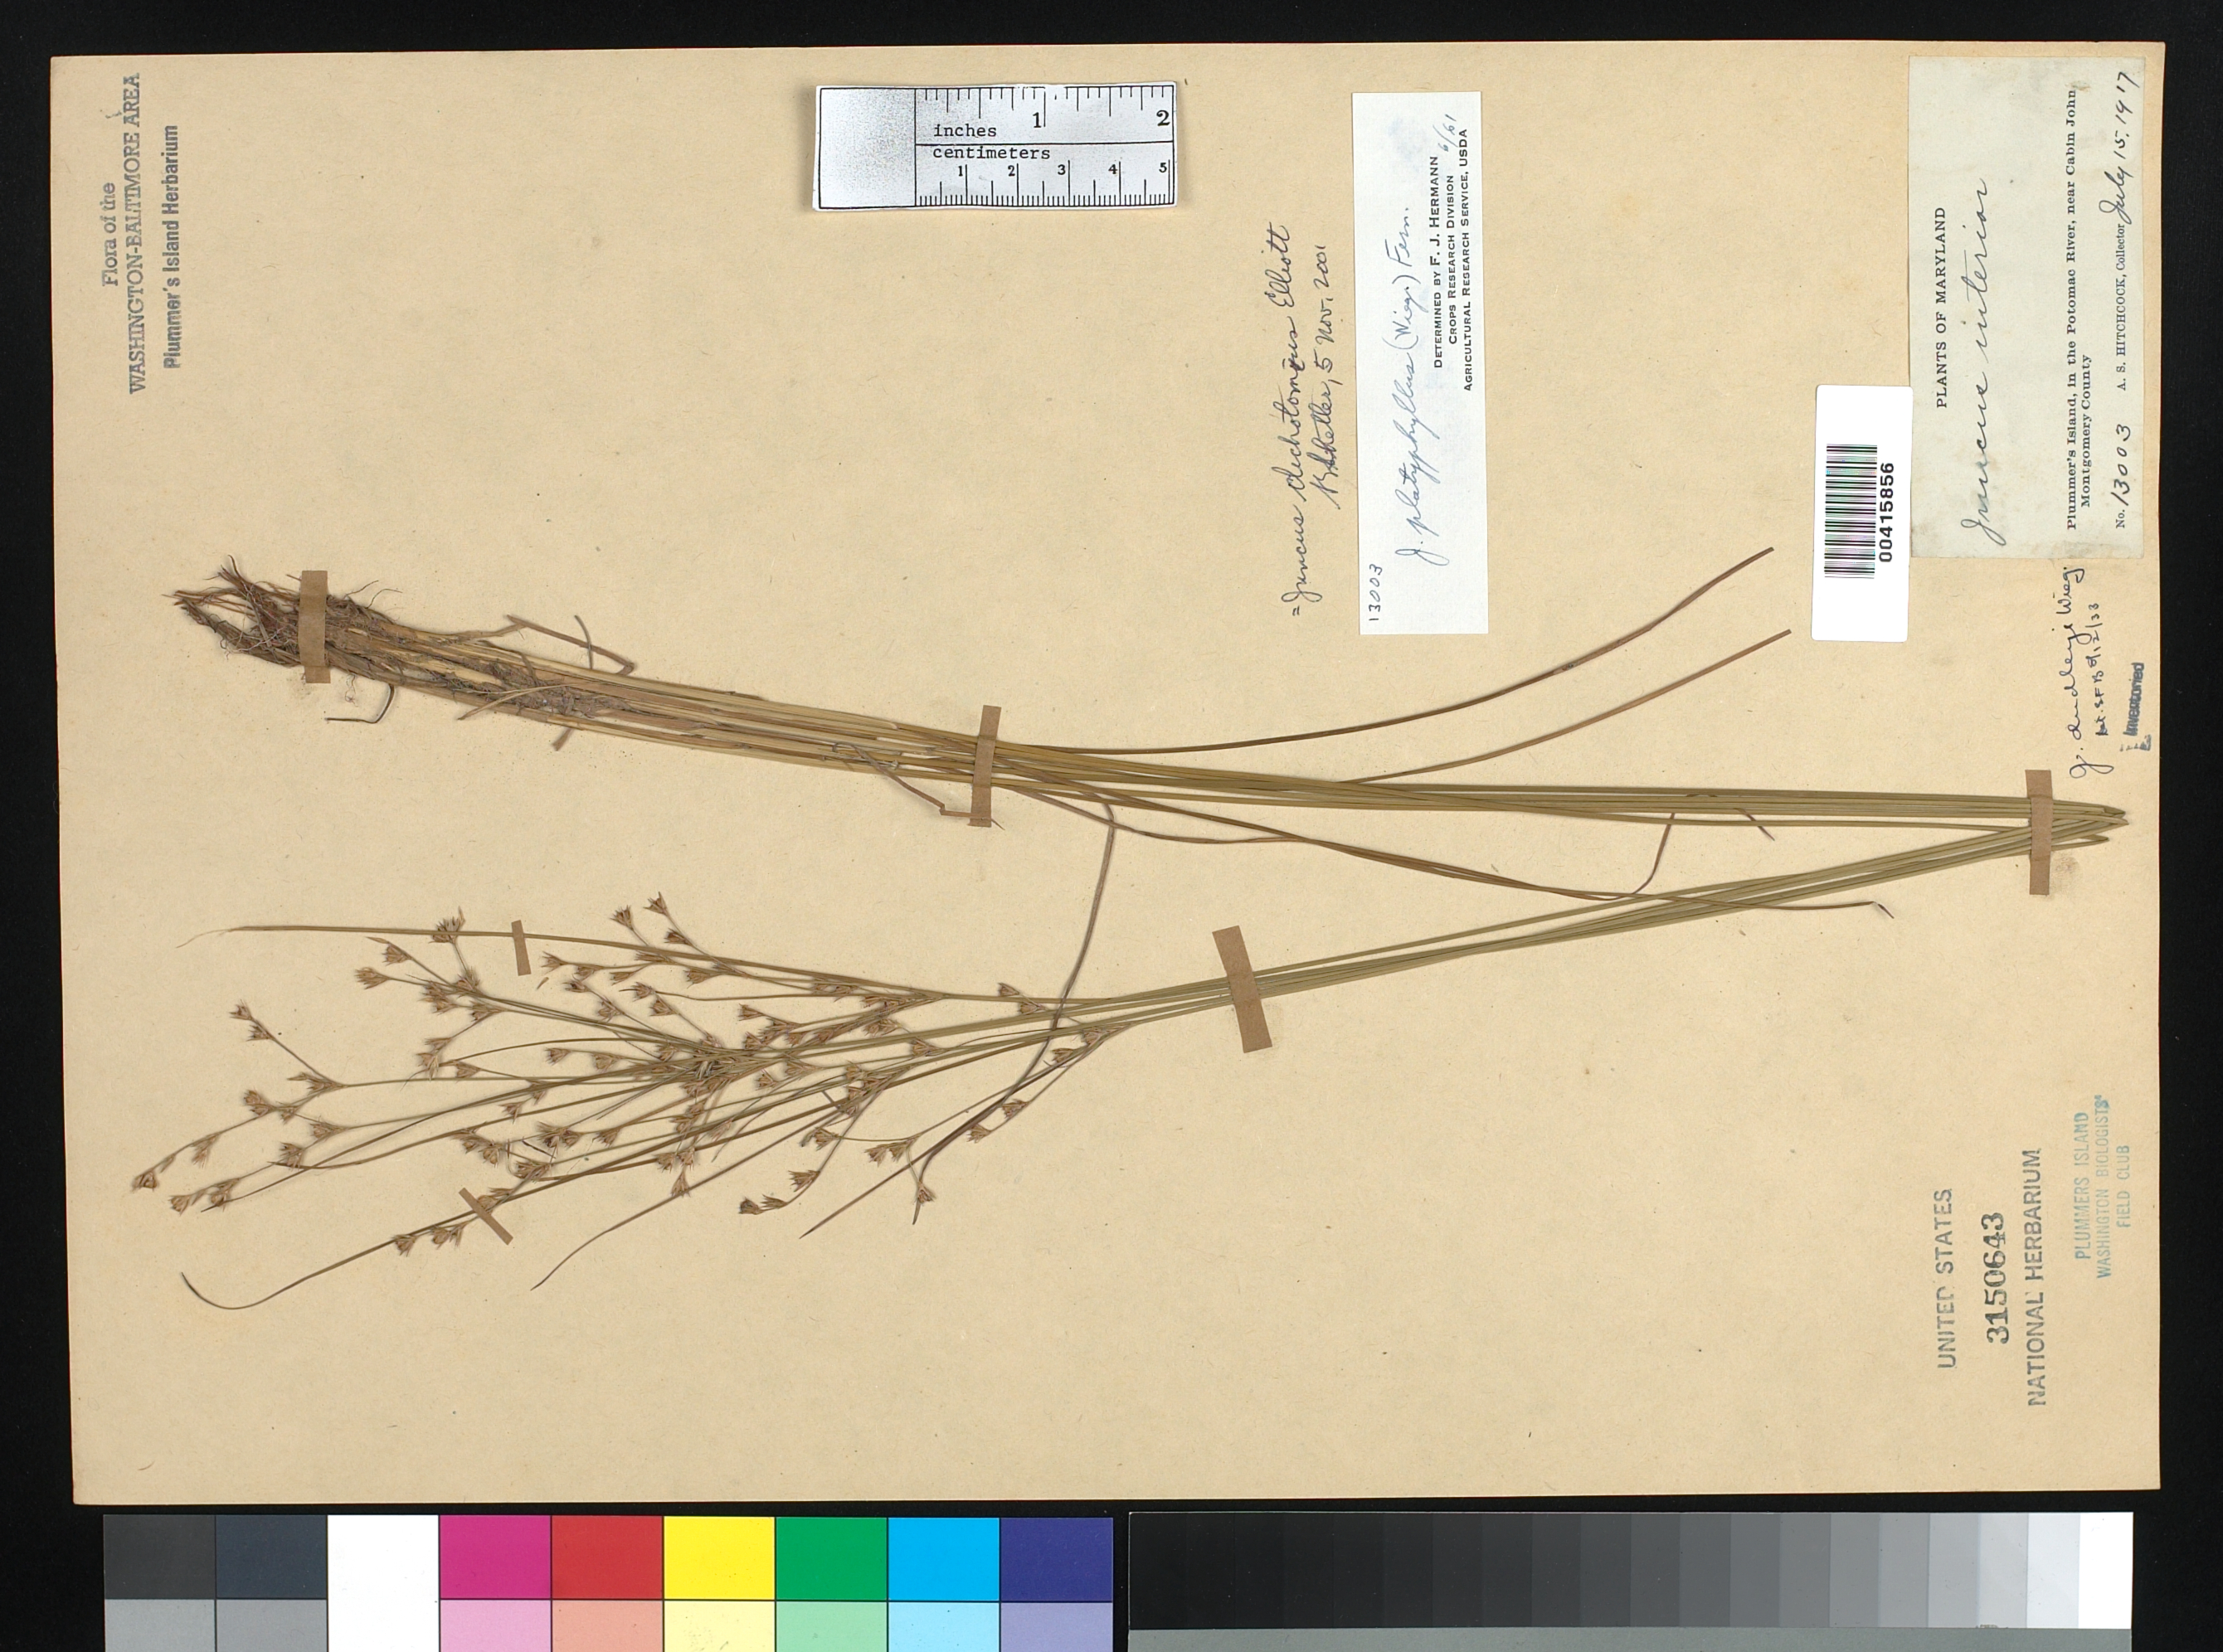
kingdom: Plantae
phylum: Tracheophyta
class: Liliopsida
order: Poales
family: Juncaceae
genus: Juncus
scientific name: Juncus dichotomus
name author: Elliott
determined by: Shetler, Stanwyn G., (US), NMNH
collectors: A. S. Hitchcock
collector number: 13003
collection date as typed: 15 Jul 1917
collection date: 1917-07-15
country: United States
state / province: Maryland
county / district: Montgomery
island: Plummers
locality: Plummer's Island C. & O. Canal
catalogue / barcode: US 3150643